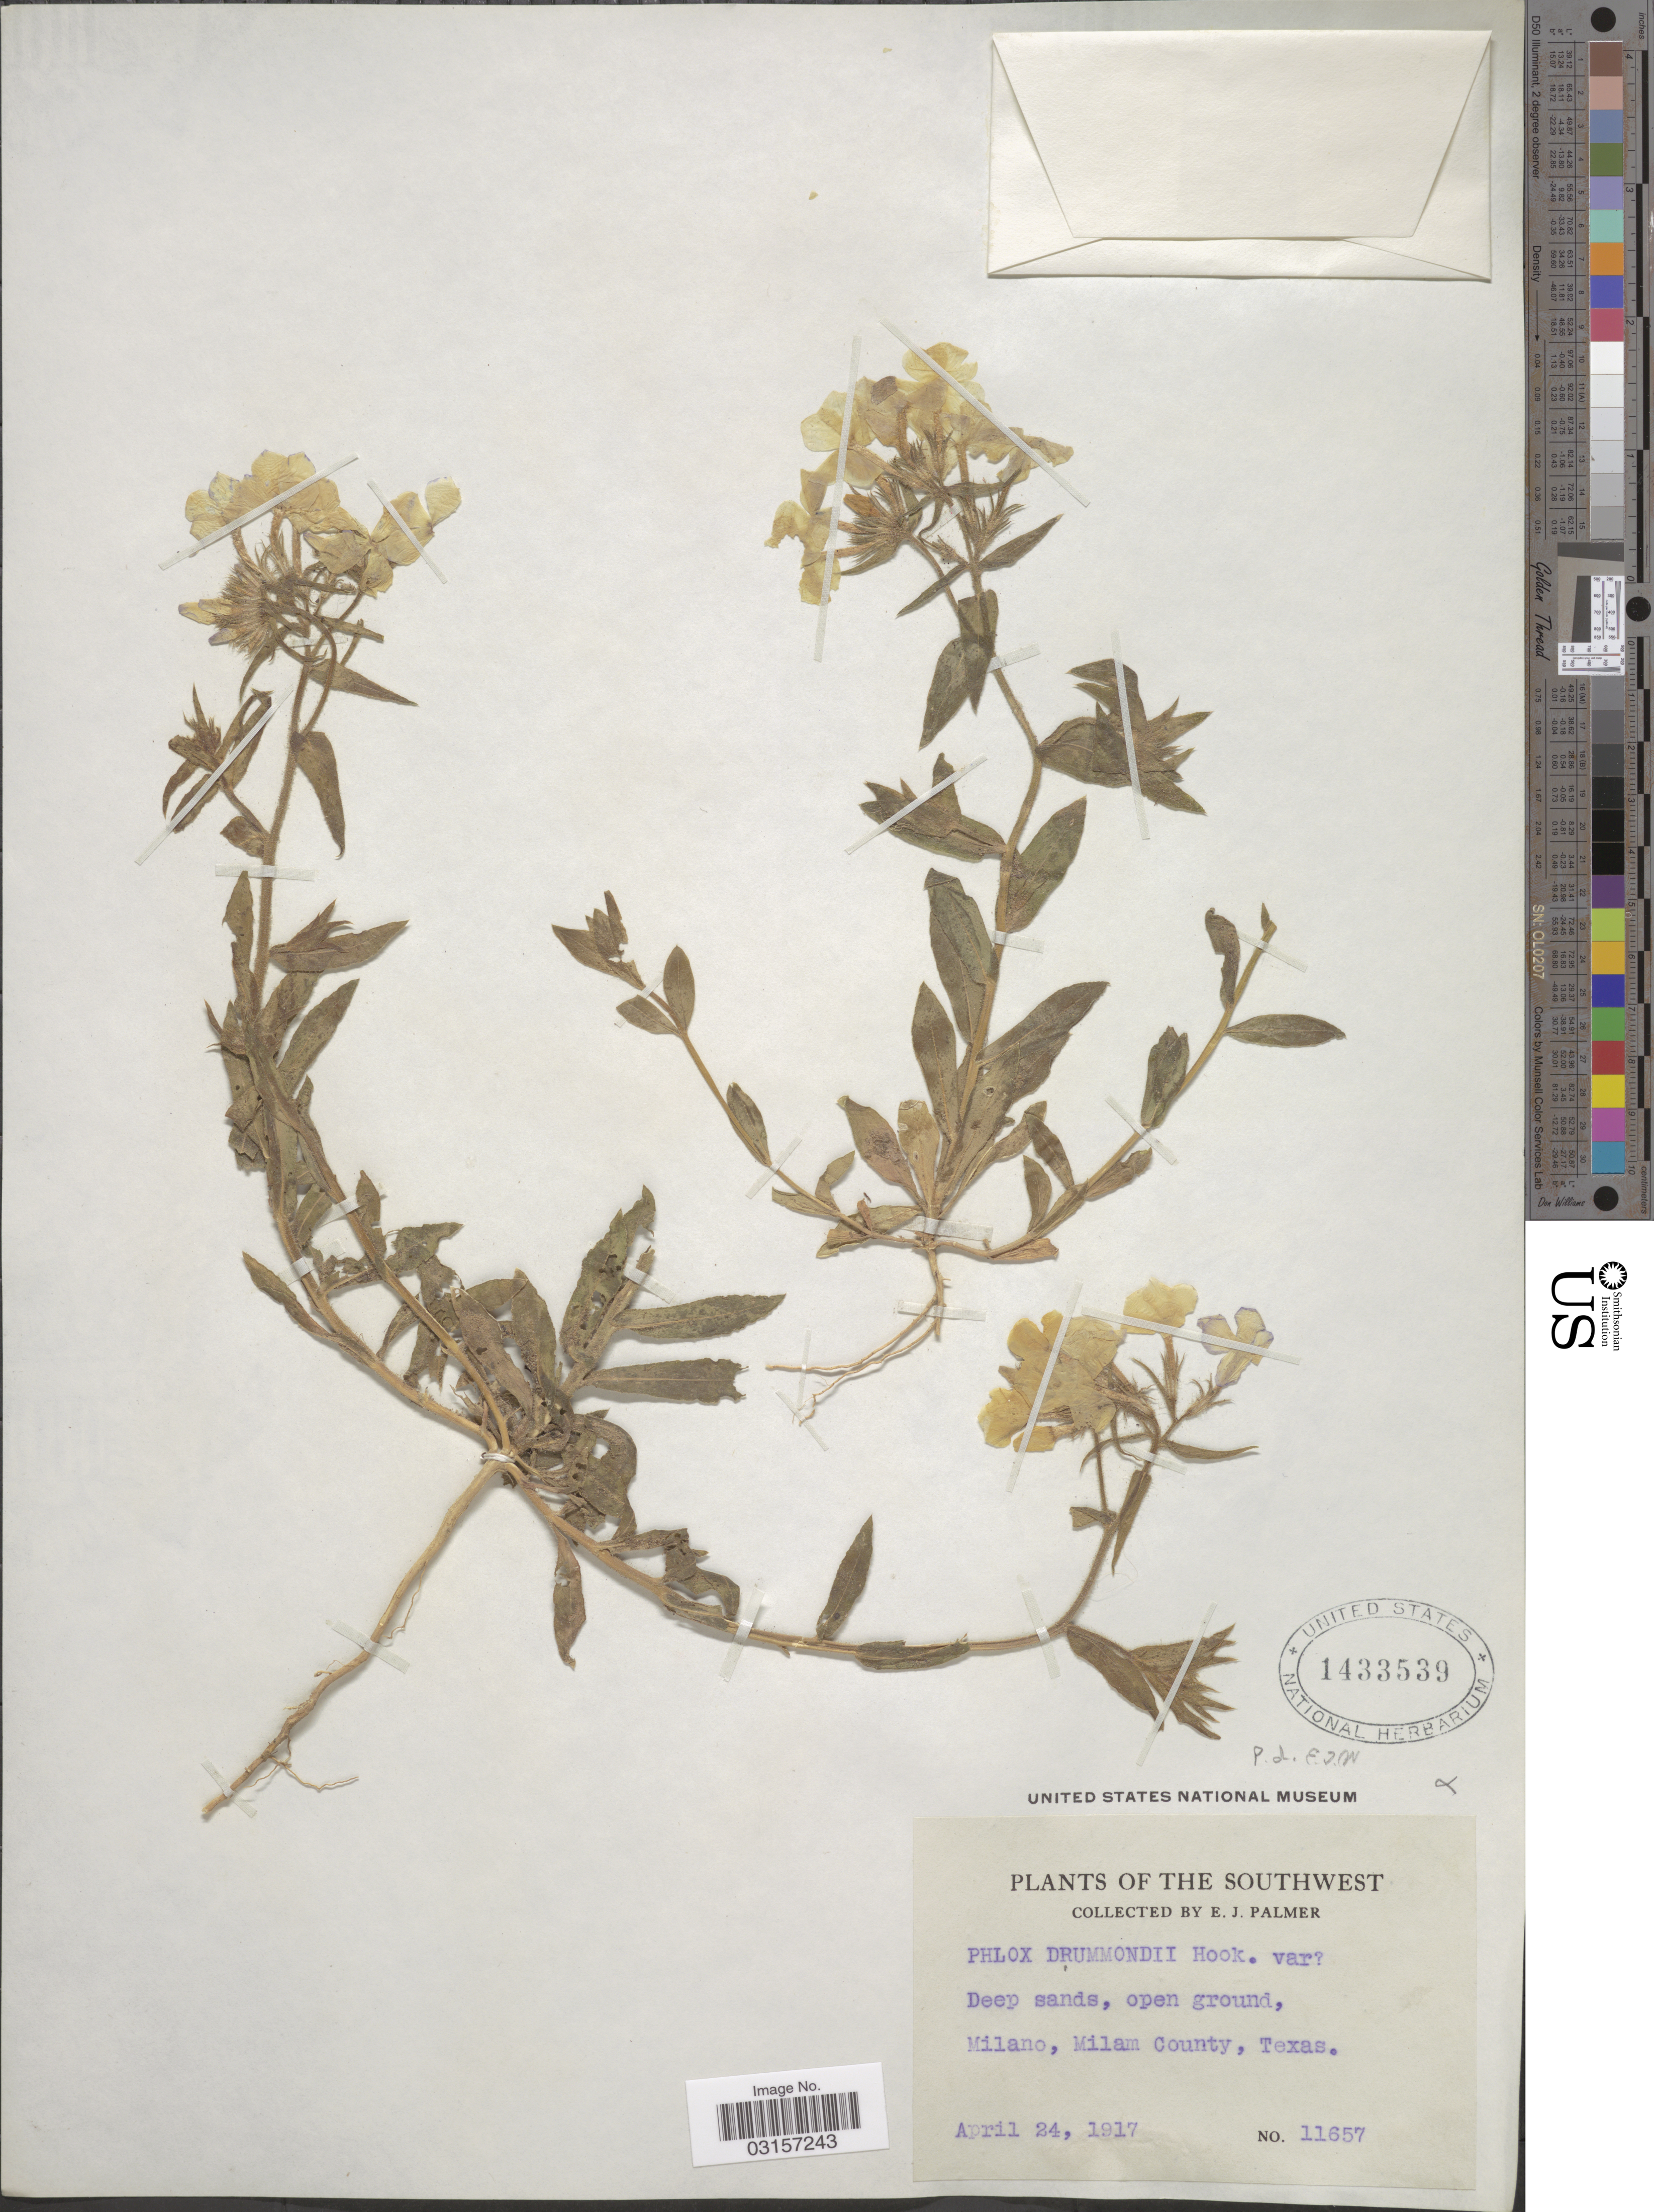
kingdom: Plantae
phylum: Tracheophyta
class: Magnoliopsida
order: Ericales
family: Polemoniaceae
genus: Phlox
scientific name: Phlox drummondii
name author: Hook.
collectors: E. J. Palmer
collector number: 11657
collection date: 1917-04-24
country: United States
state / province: Texas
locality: The Southwest, Milano, Milam County, Texas.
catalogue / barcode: US 1433539